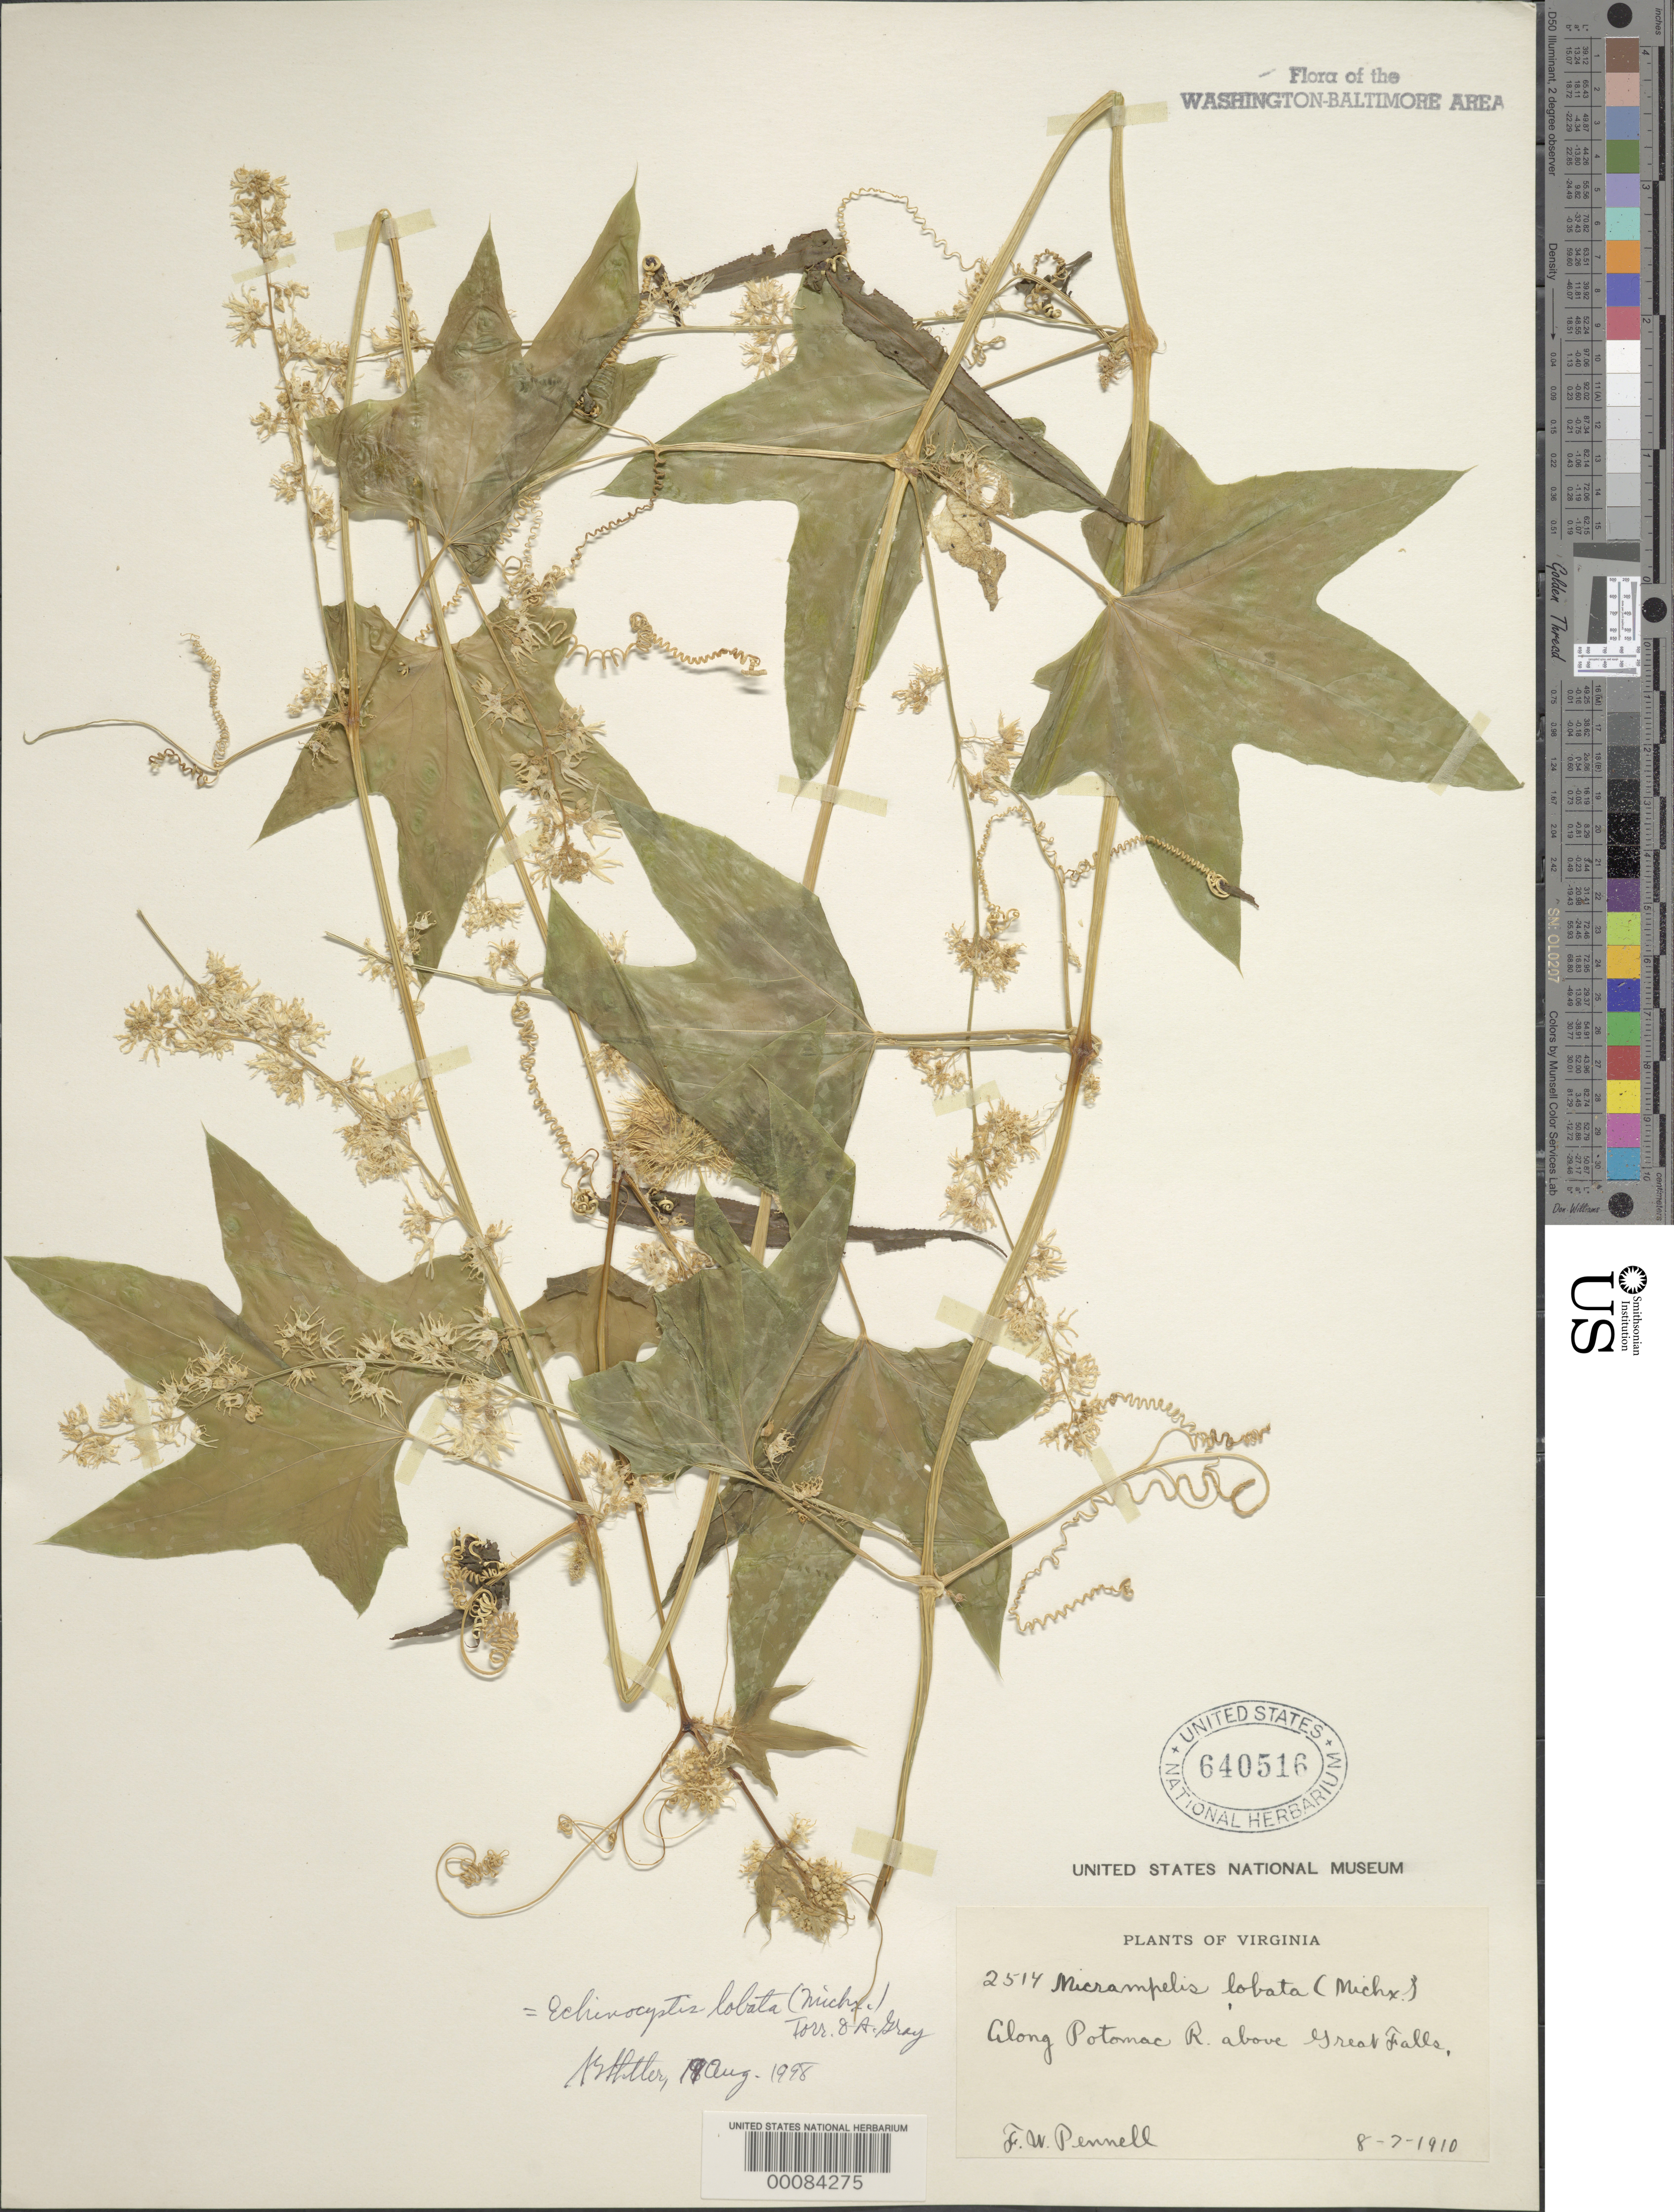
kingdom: Plantae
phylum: Tracheophyta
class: Magnoliopsida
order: Cucurbitales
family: Cucurbitaceae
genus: Echinocystis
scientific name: Echinocystis lobata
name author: (Michx.) Torr. & A. Gray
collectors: F. W. Pennell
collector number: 2514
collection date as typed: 07 Aug 1910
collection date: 1910-08-07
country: United States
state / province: Maryland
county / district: Montgomery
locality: Along Potomac River above Great Falls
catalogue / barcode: US 540516